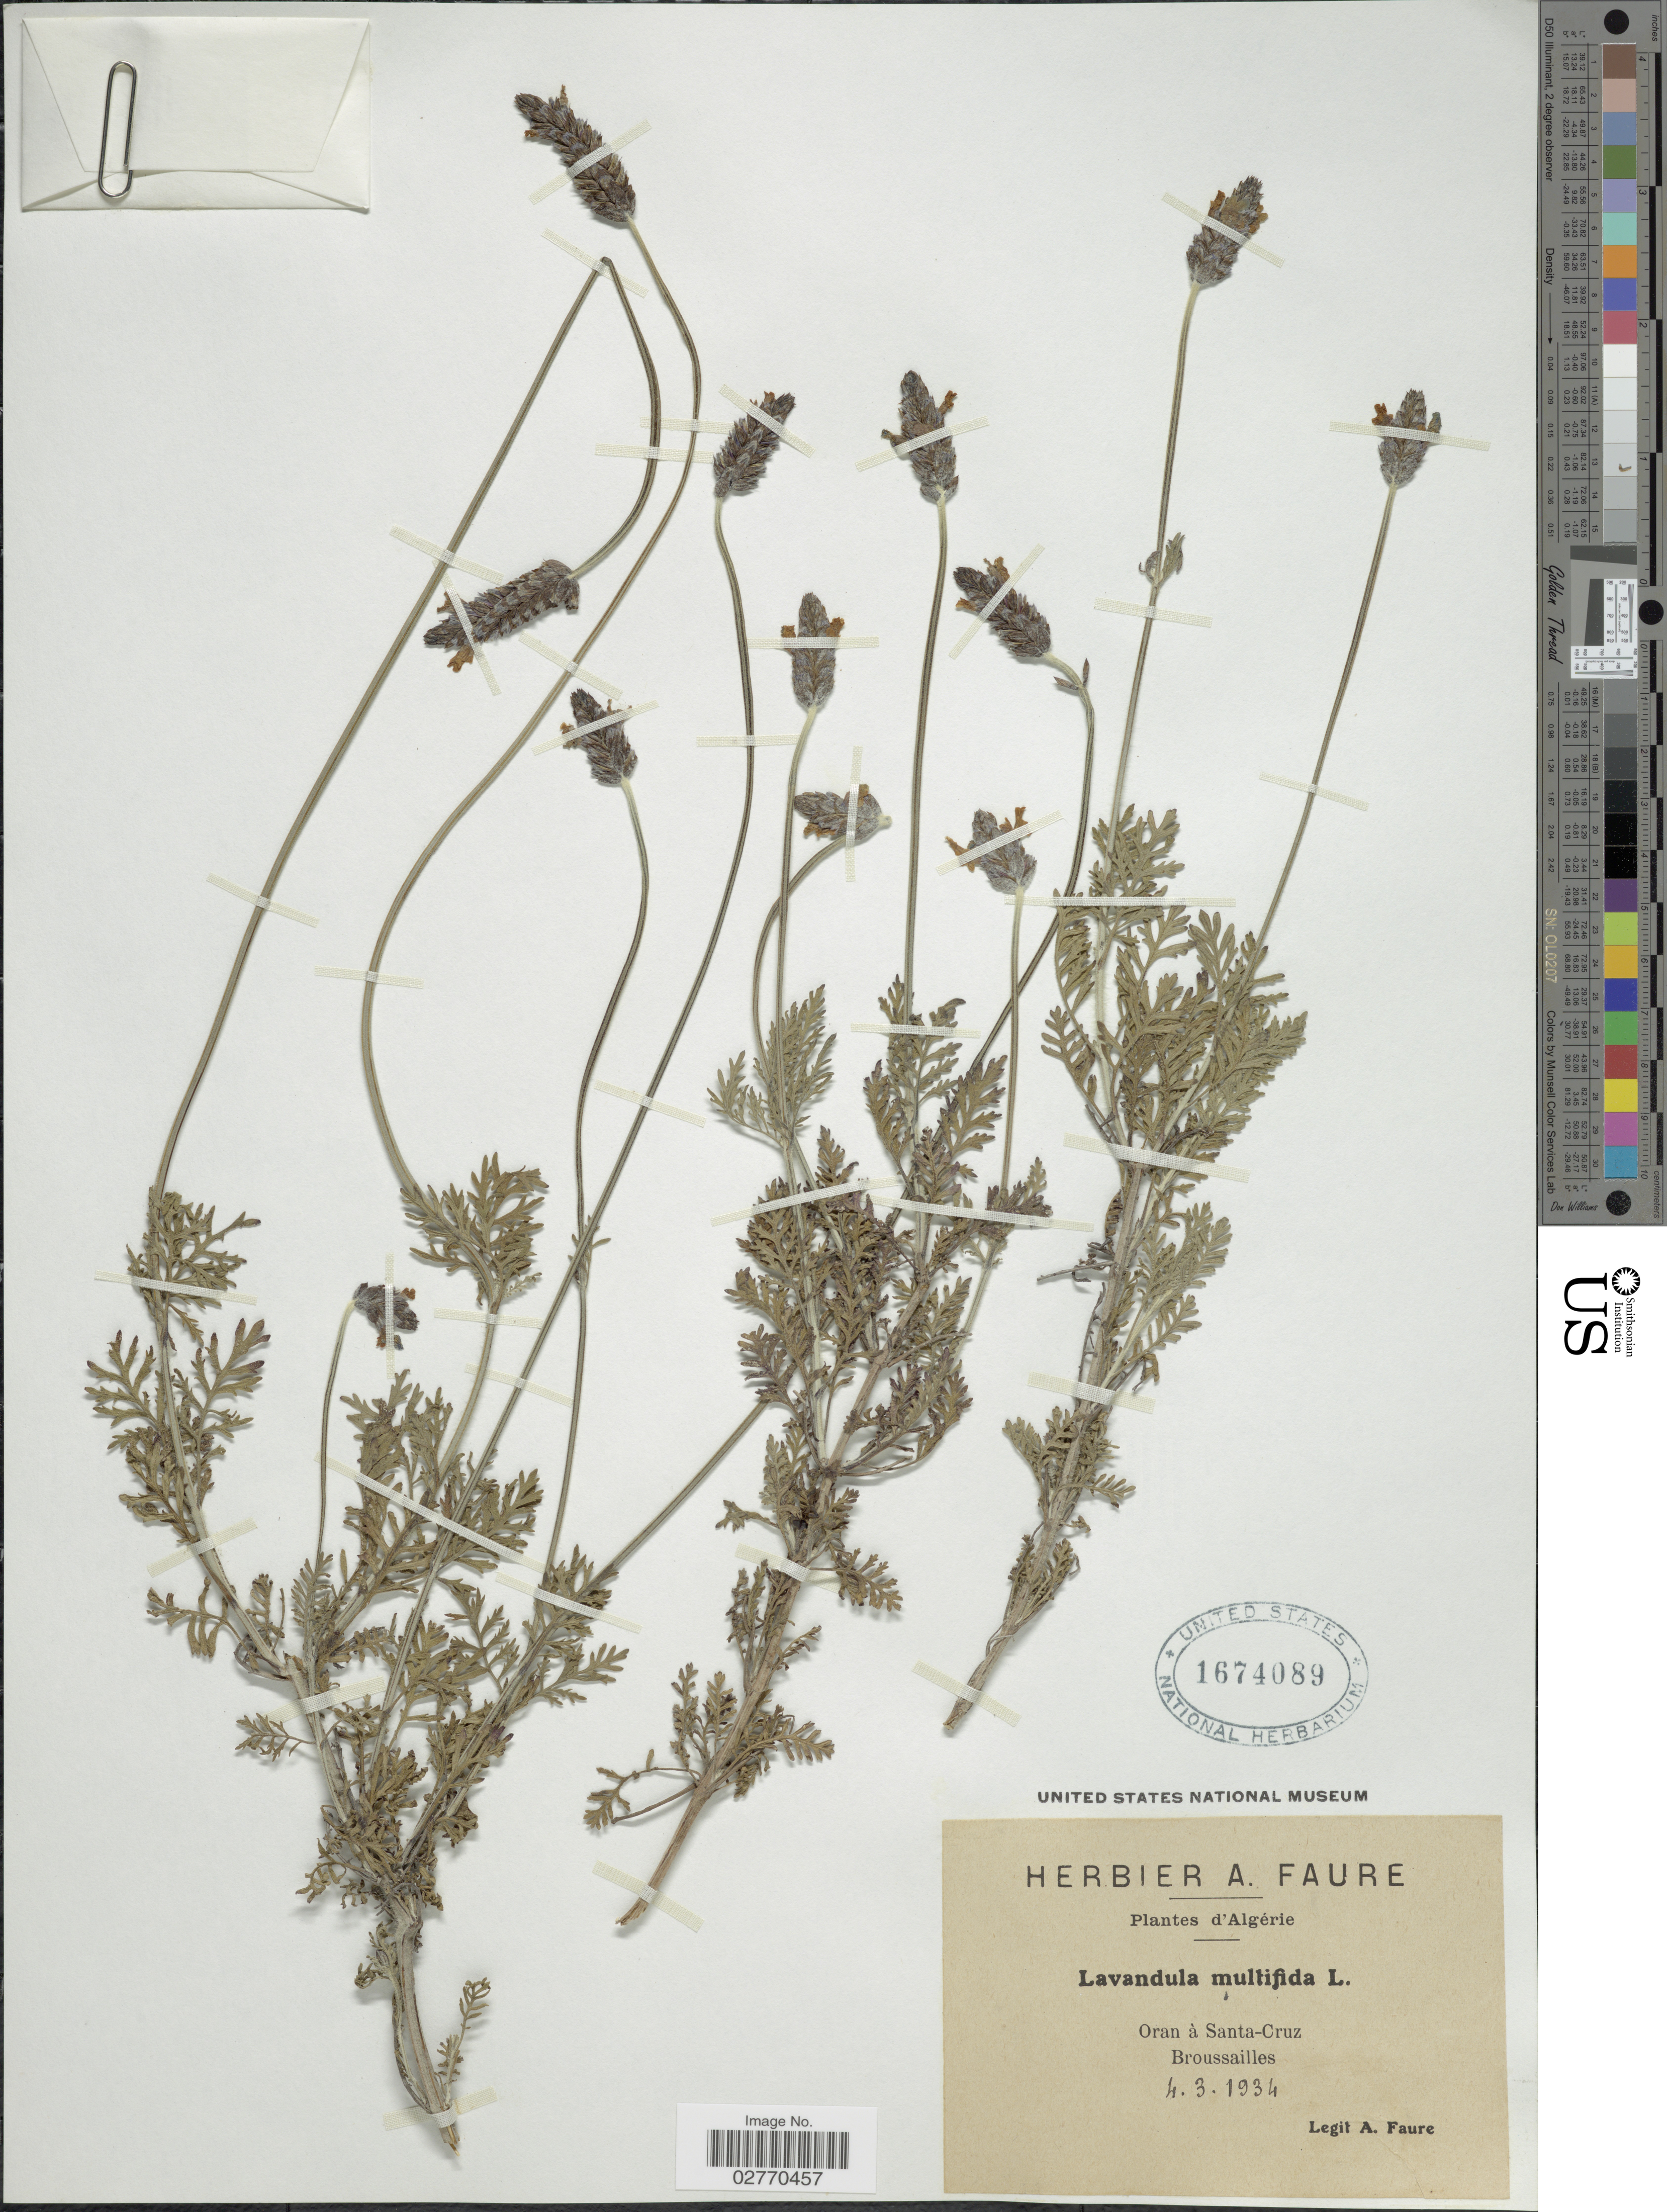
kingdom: Plantae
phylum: Tracheophyta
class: Magnoliopsida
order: Lamiales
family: Lamiaceae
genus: Lavandula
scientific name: Lavandula multifida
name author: L.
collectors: A. Faure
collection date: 1934-03-04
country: Algeria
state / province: Oran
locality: À Santa-Cruz, Broussailles.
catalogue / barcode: US 1674089